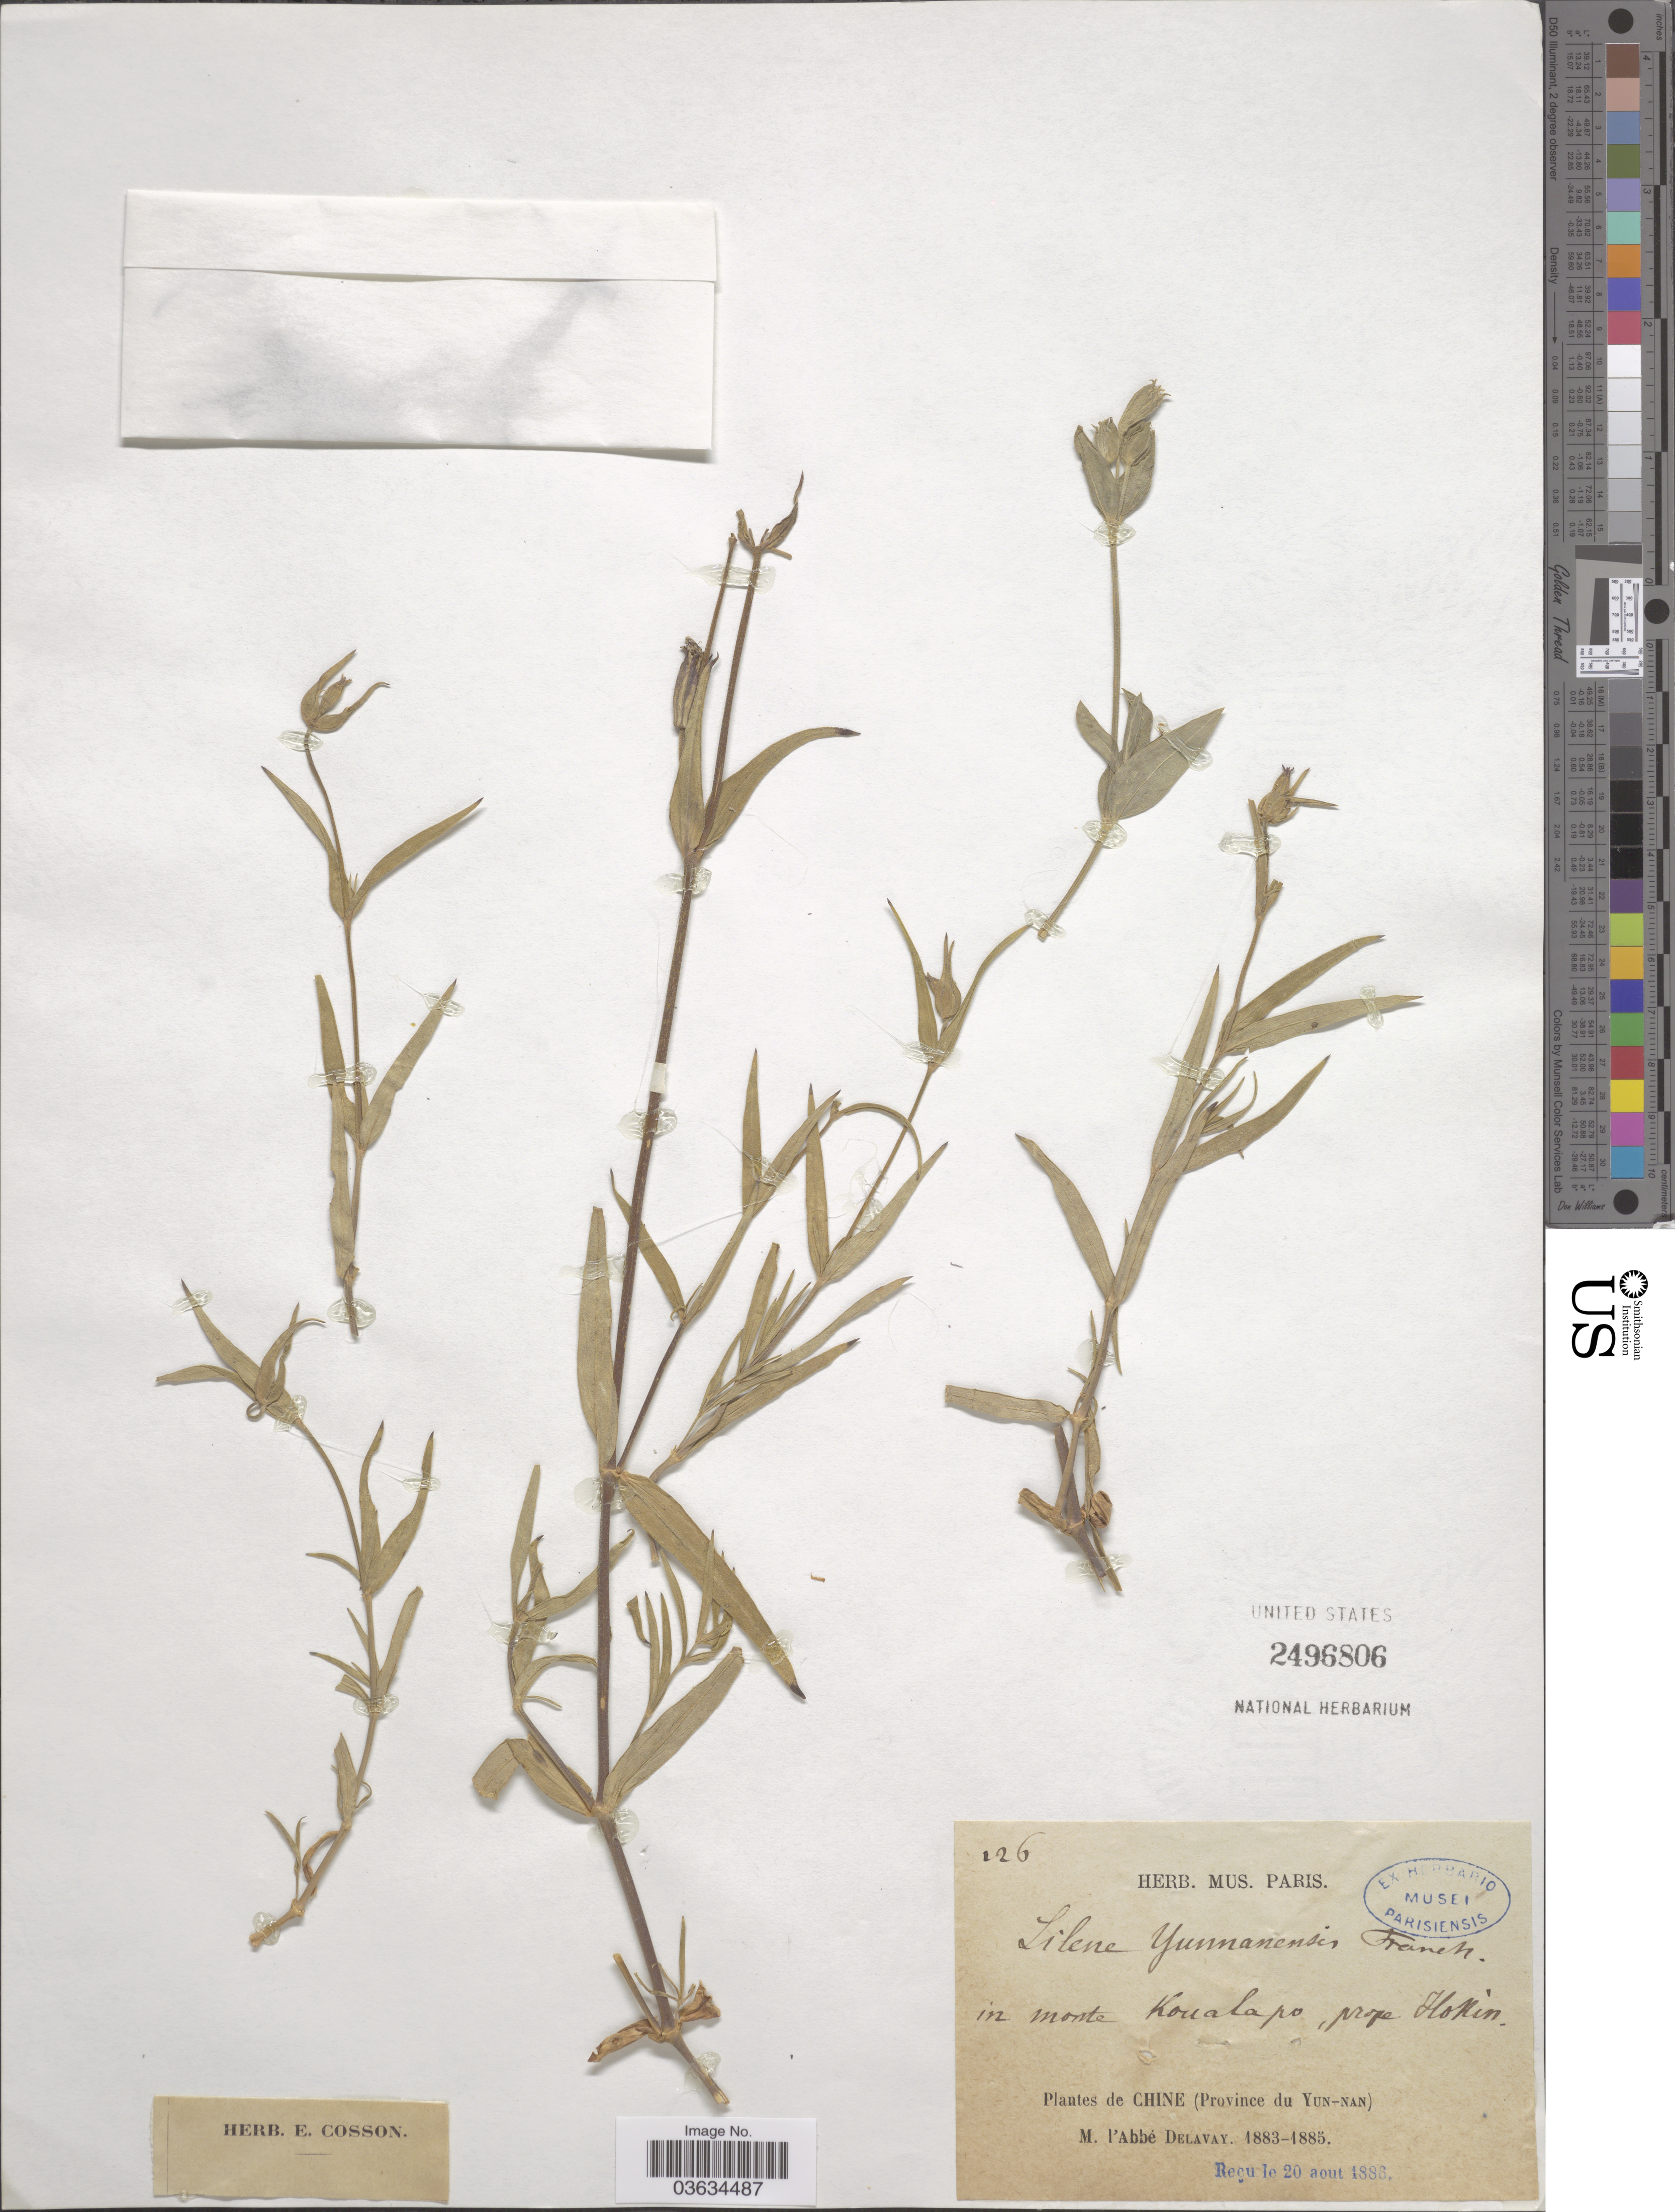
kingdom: Plantae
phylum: Tracheophyta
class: Magnoliopsida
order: Caryophyllales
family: Caryophyllaceae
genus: Silene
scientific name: Silene yunnanensis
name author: Franch.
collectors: P. Delavay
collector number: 126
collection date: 1883/1885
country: China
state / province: Yunnan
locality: In monte Koualapo, prope Hokin.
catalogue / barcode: US 2496806